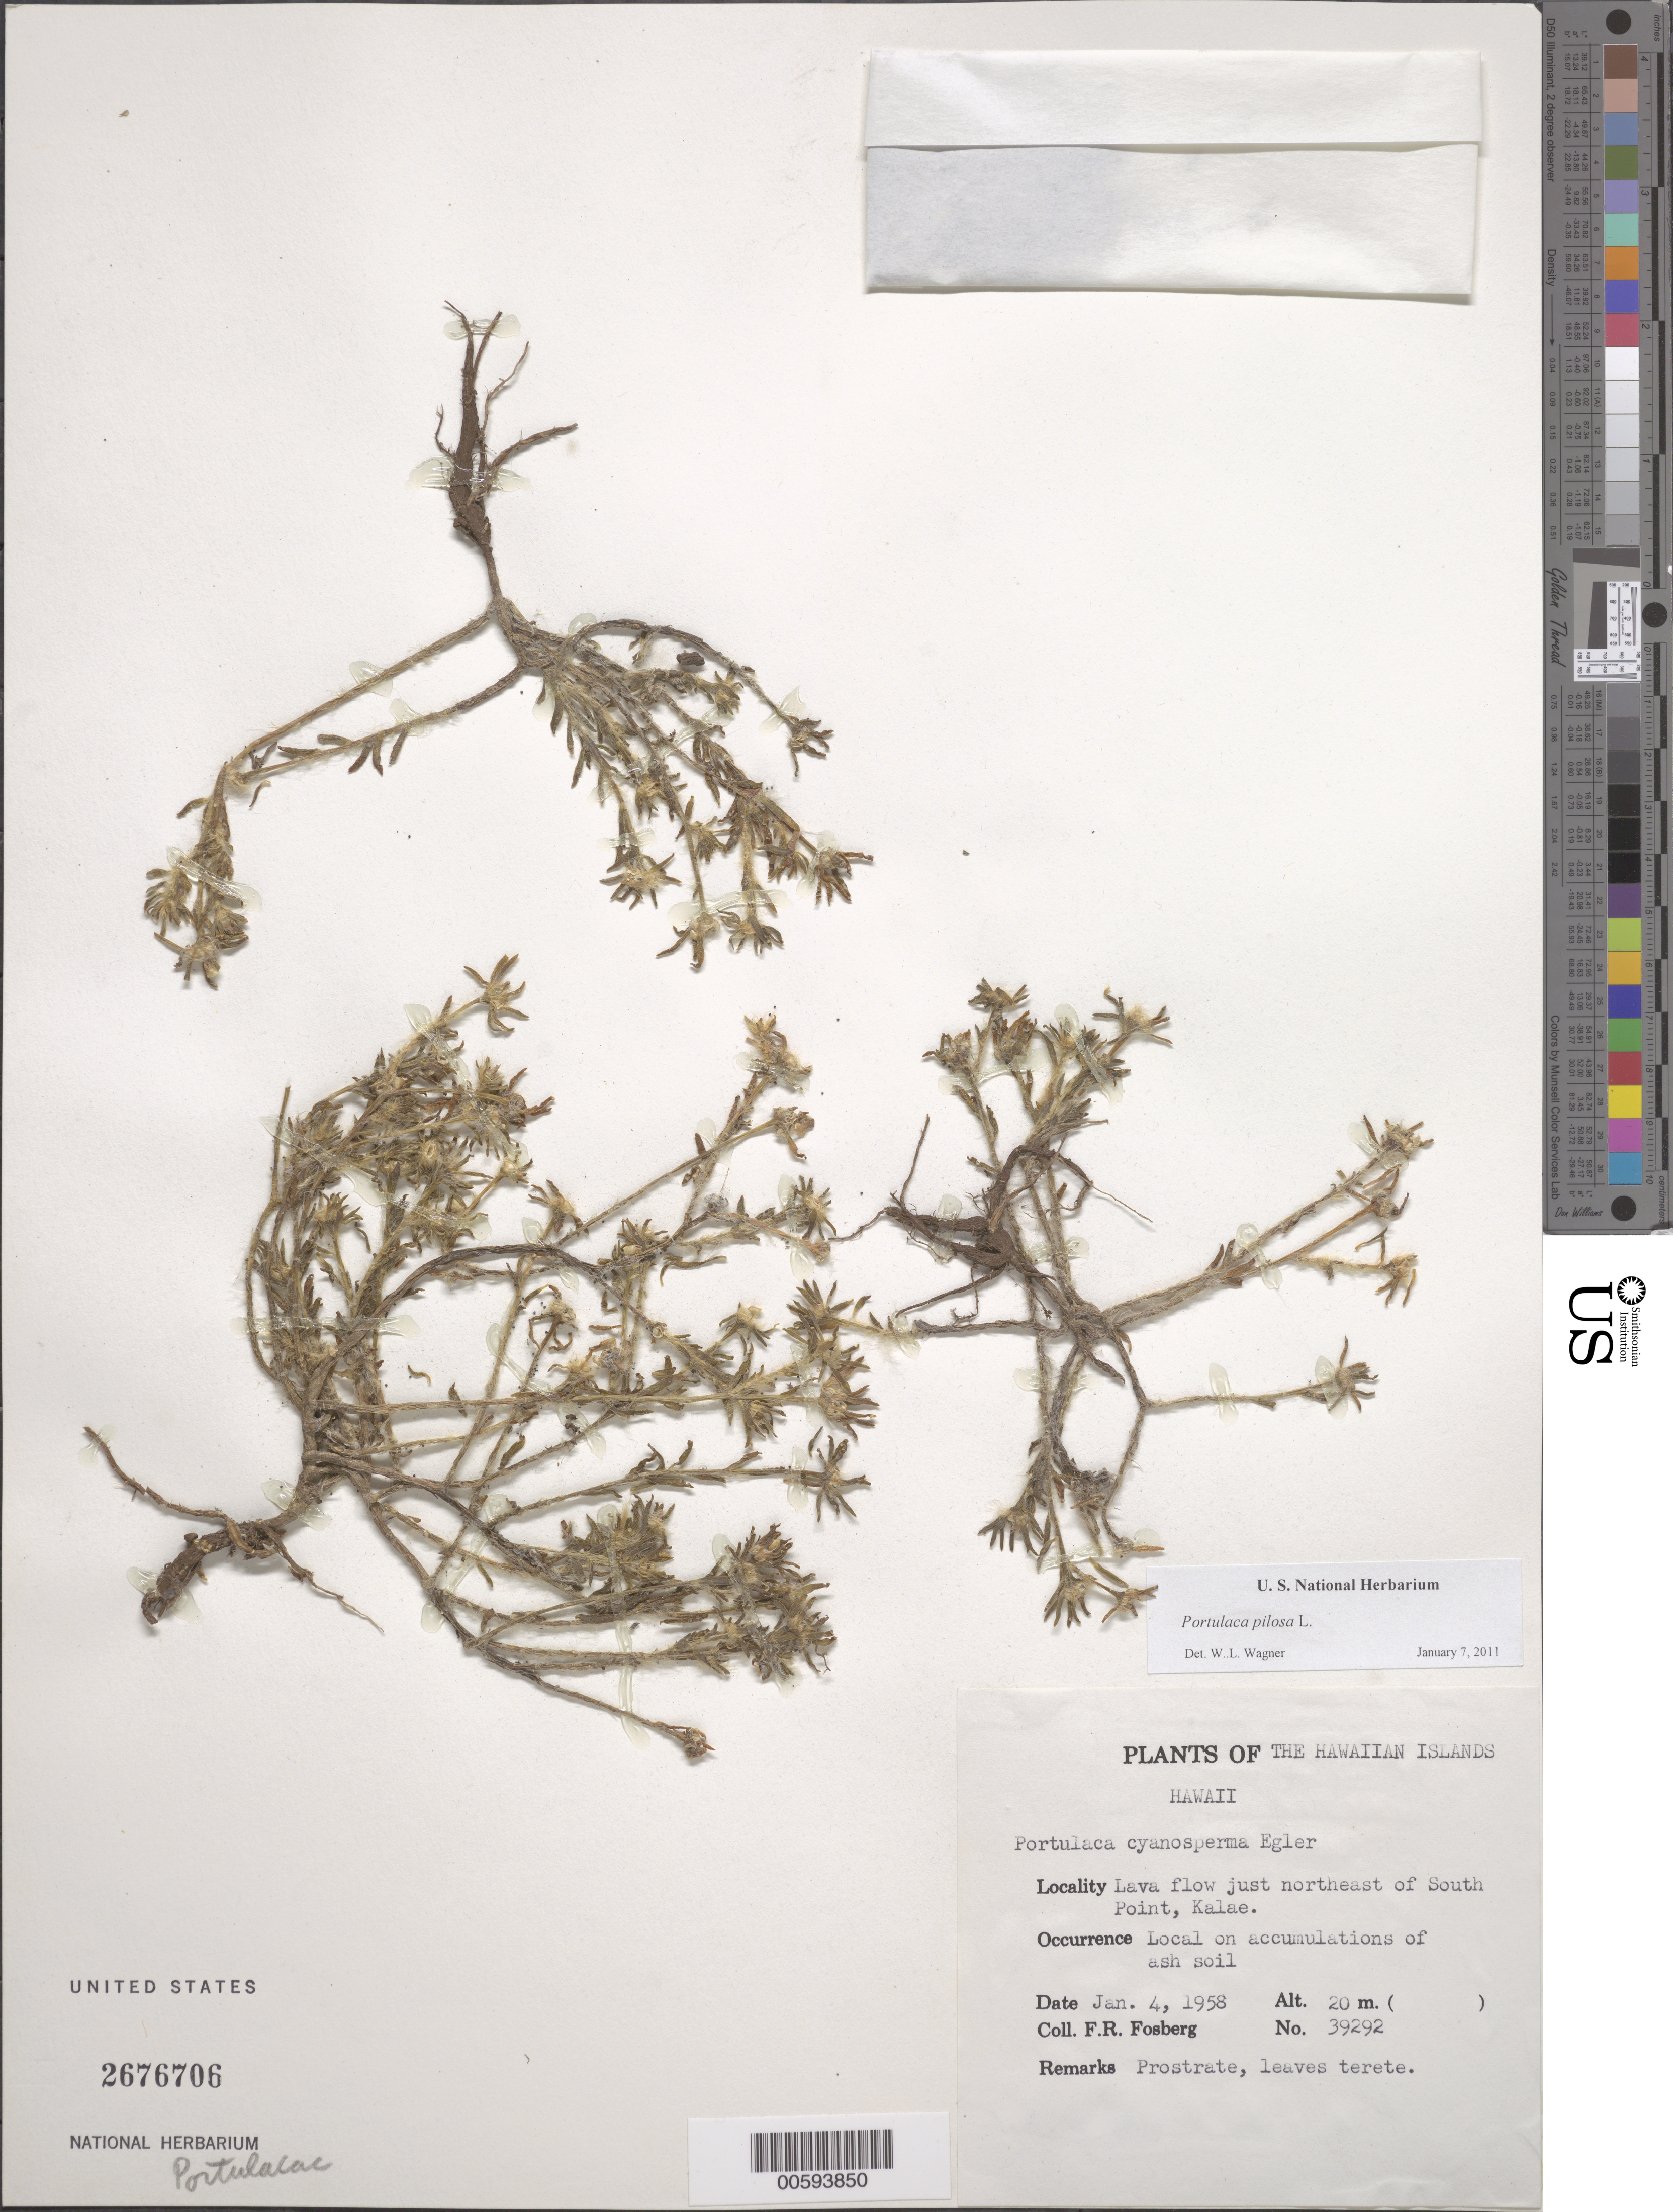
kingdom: Plantae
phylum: Tracheophyta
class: Magnoliopsida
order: Caryophyllales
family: Portulacaceae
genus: Portulaca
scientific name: Portulaca pilosa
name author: L.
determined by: Wagner, W. L., (BOT), Smithsonian Institution - National Museum of Natural History (UNITED STATES)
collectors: F. R. Fosberg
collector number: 39292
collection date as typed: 4 Jan 1958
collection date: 1958-01-04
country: United States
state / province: Hawaii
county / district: Hawaii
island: Hawaii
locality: Lava flow just northeast of South Point, Kalae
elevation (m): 20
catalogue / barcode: US 2676706